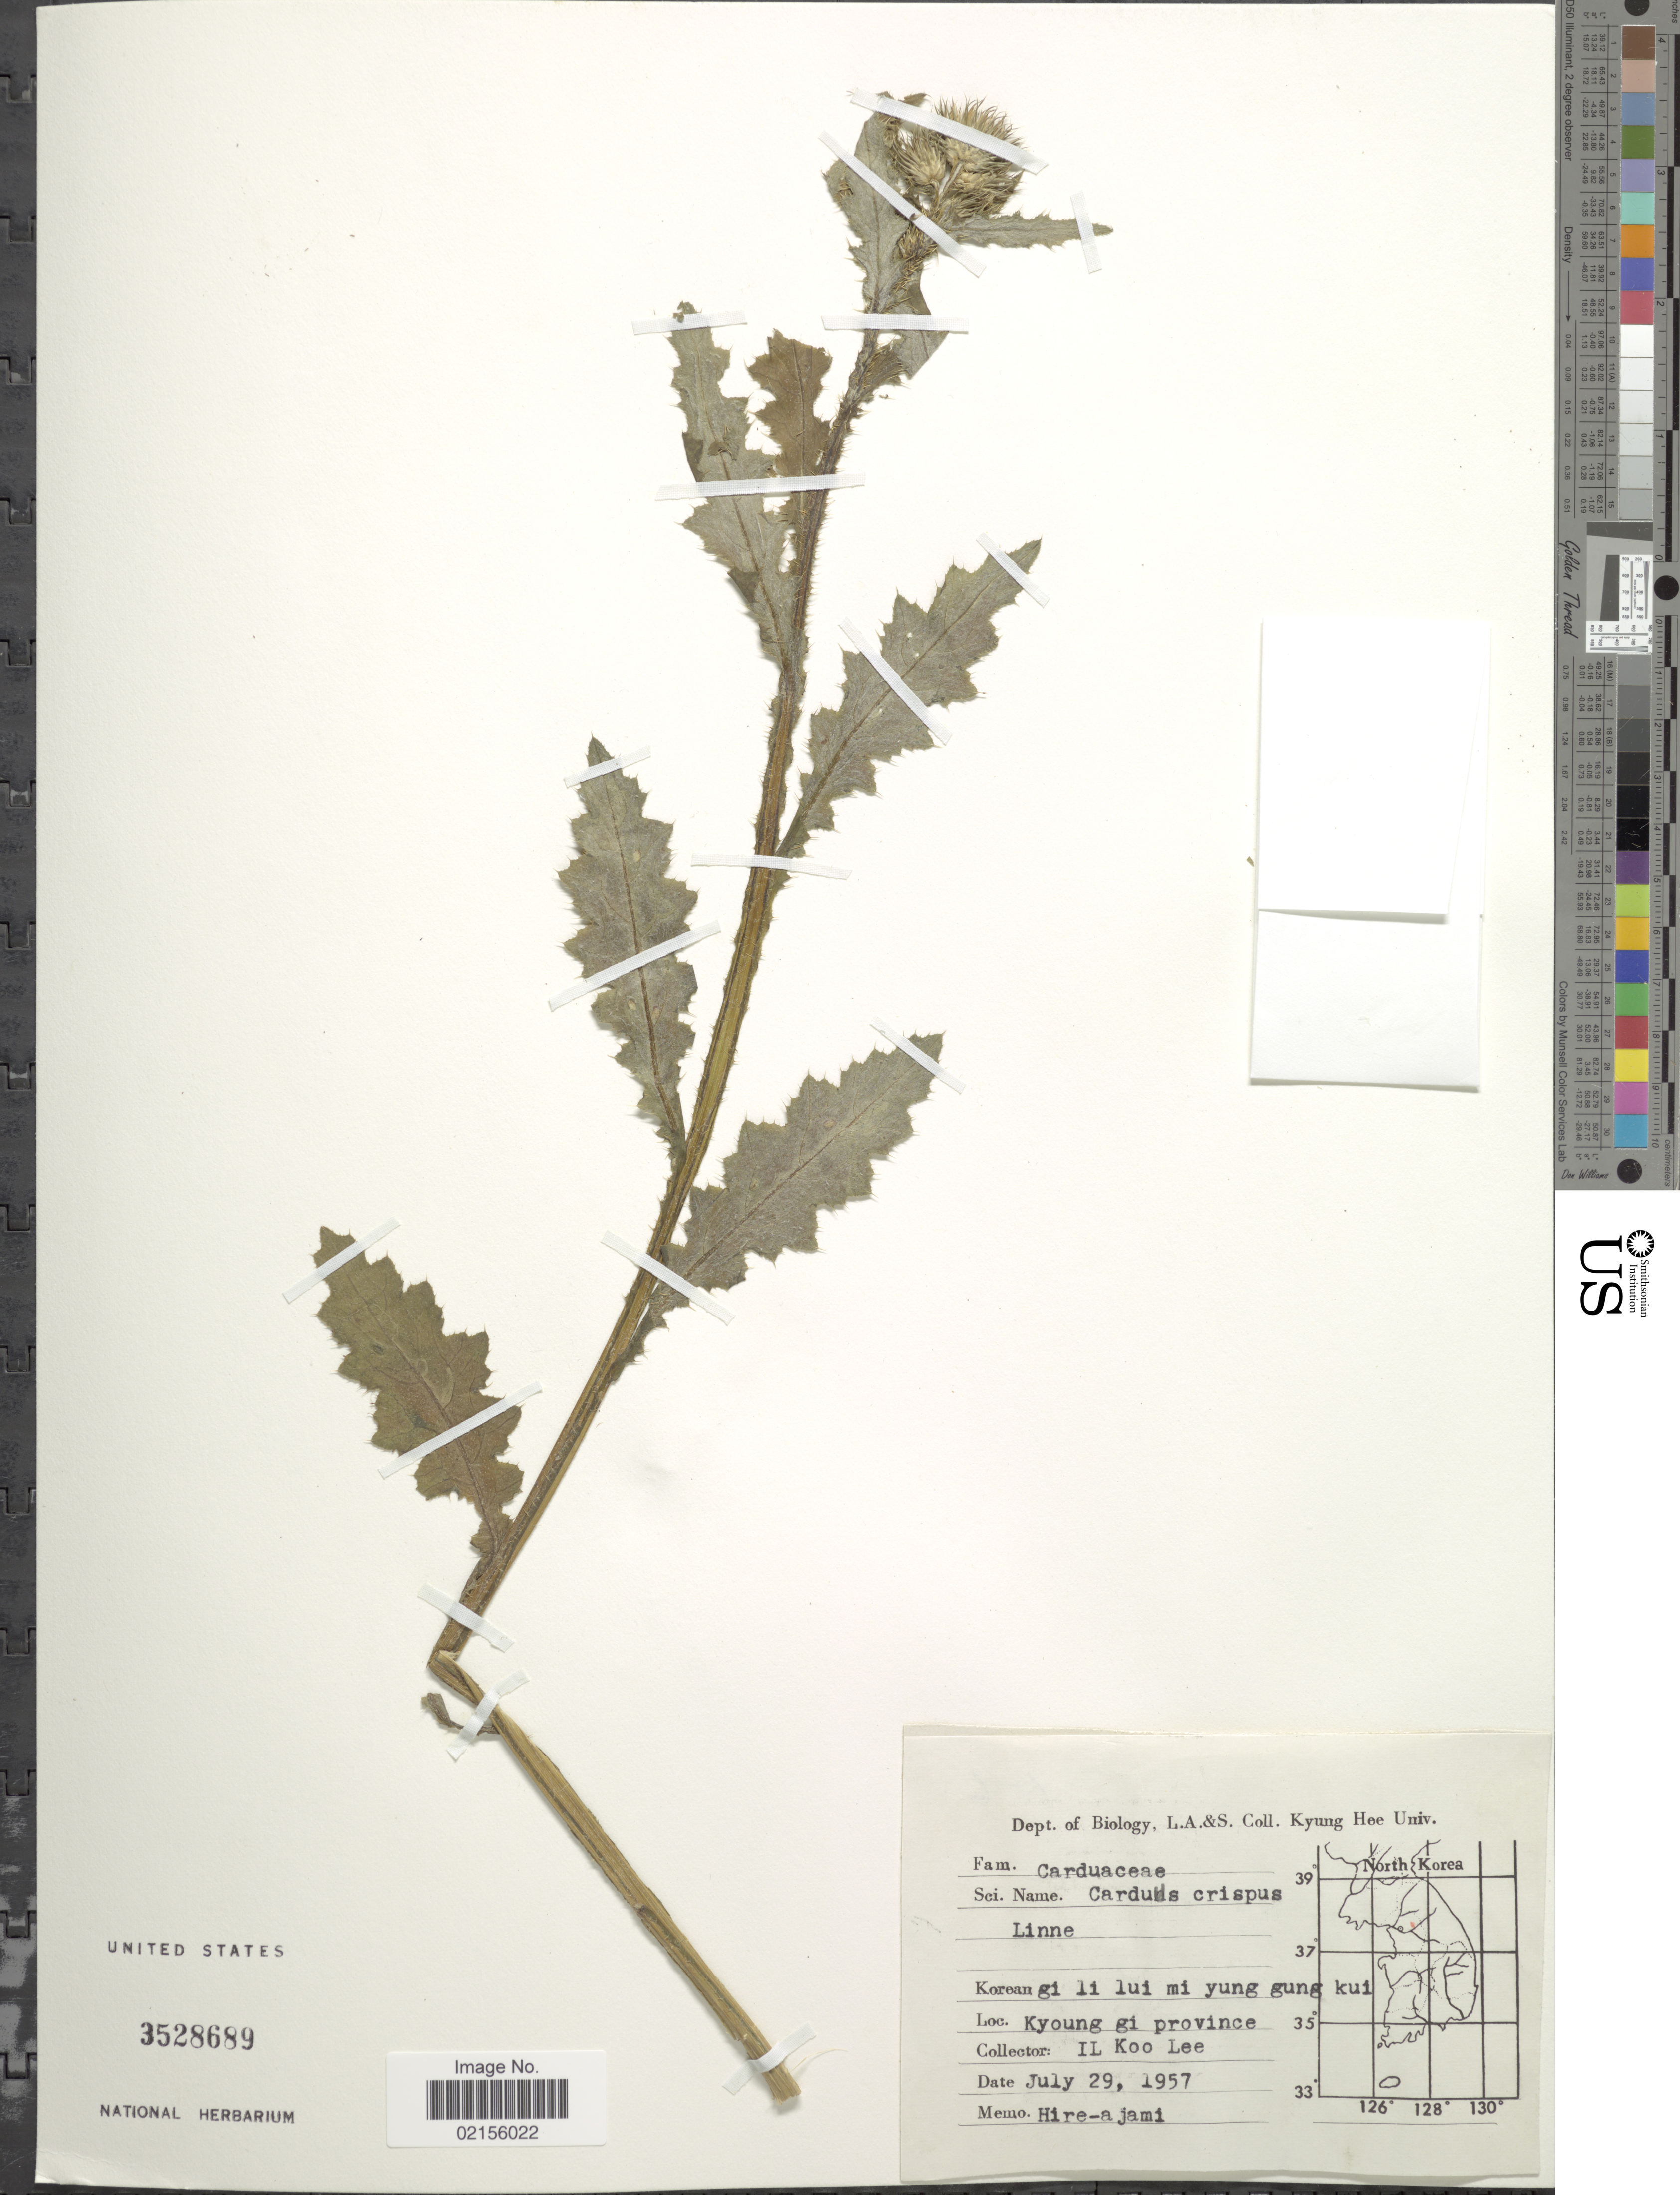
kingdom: Plantae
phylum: Tracheophyta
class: Magnoliopsida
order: Asterales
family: Asteraceae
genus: Carduus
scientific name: Carduus crispus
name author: L.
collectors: I. Lee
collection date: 1957-07-29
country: South Korea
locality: Kyoung gi province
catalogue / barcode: US 3528689